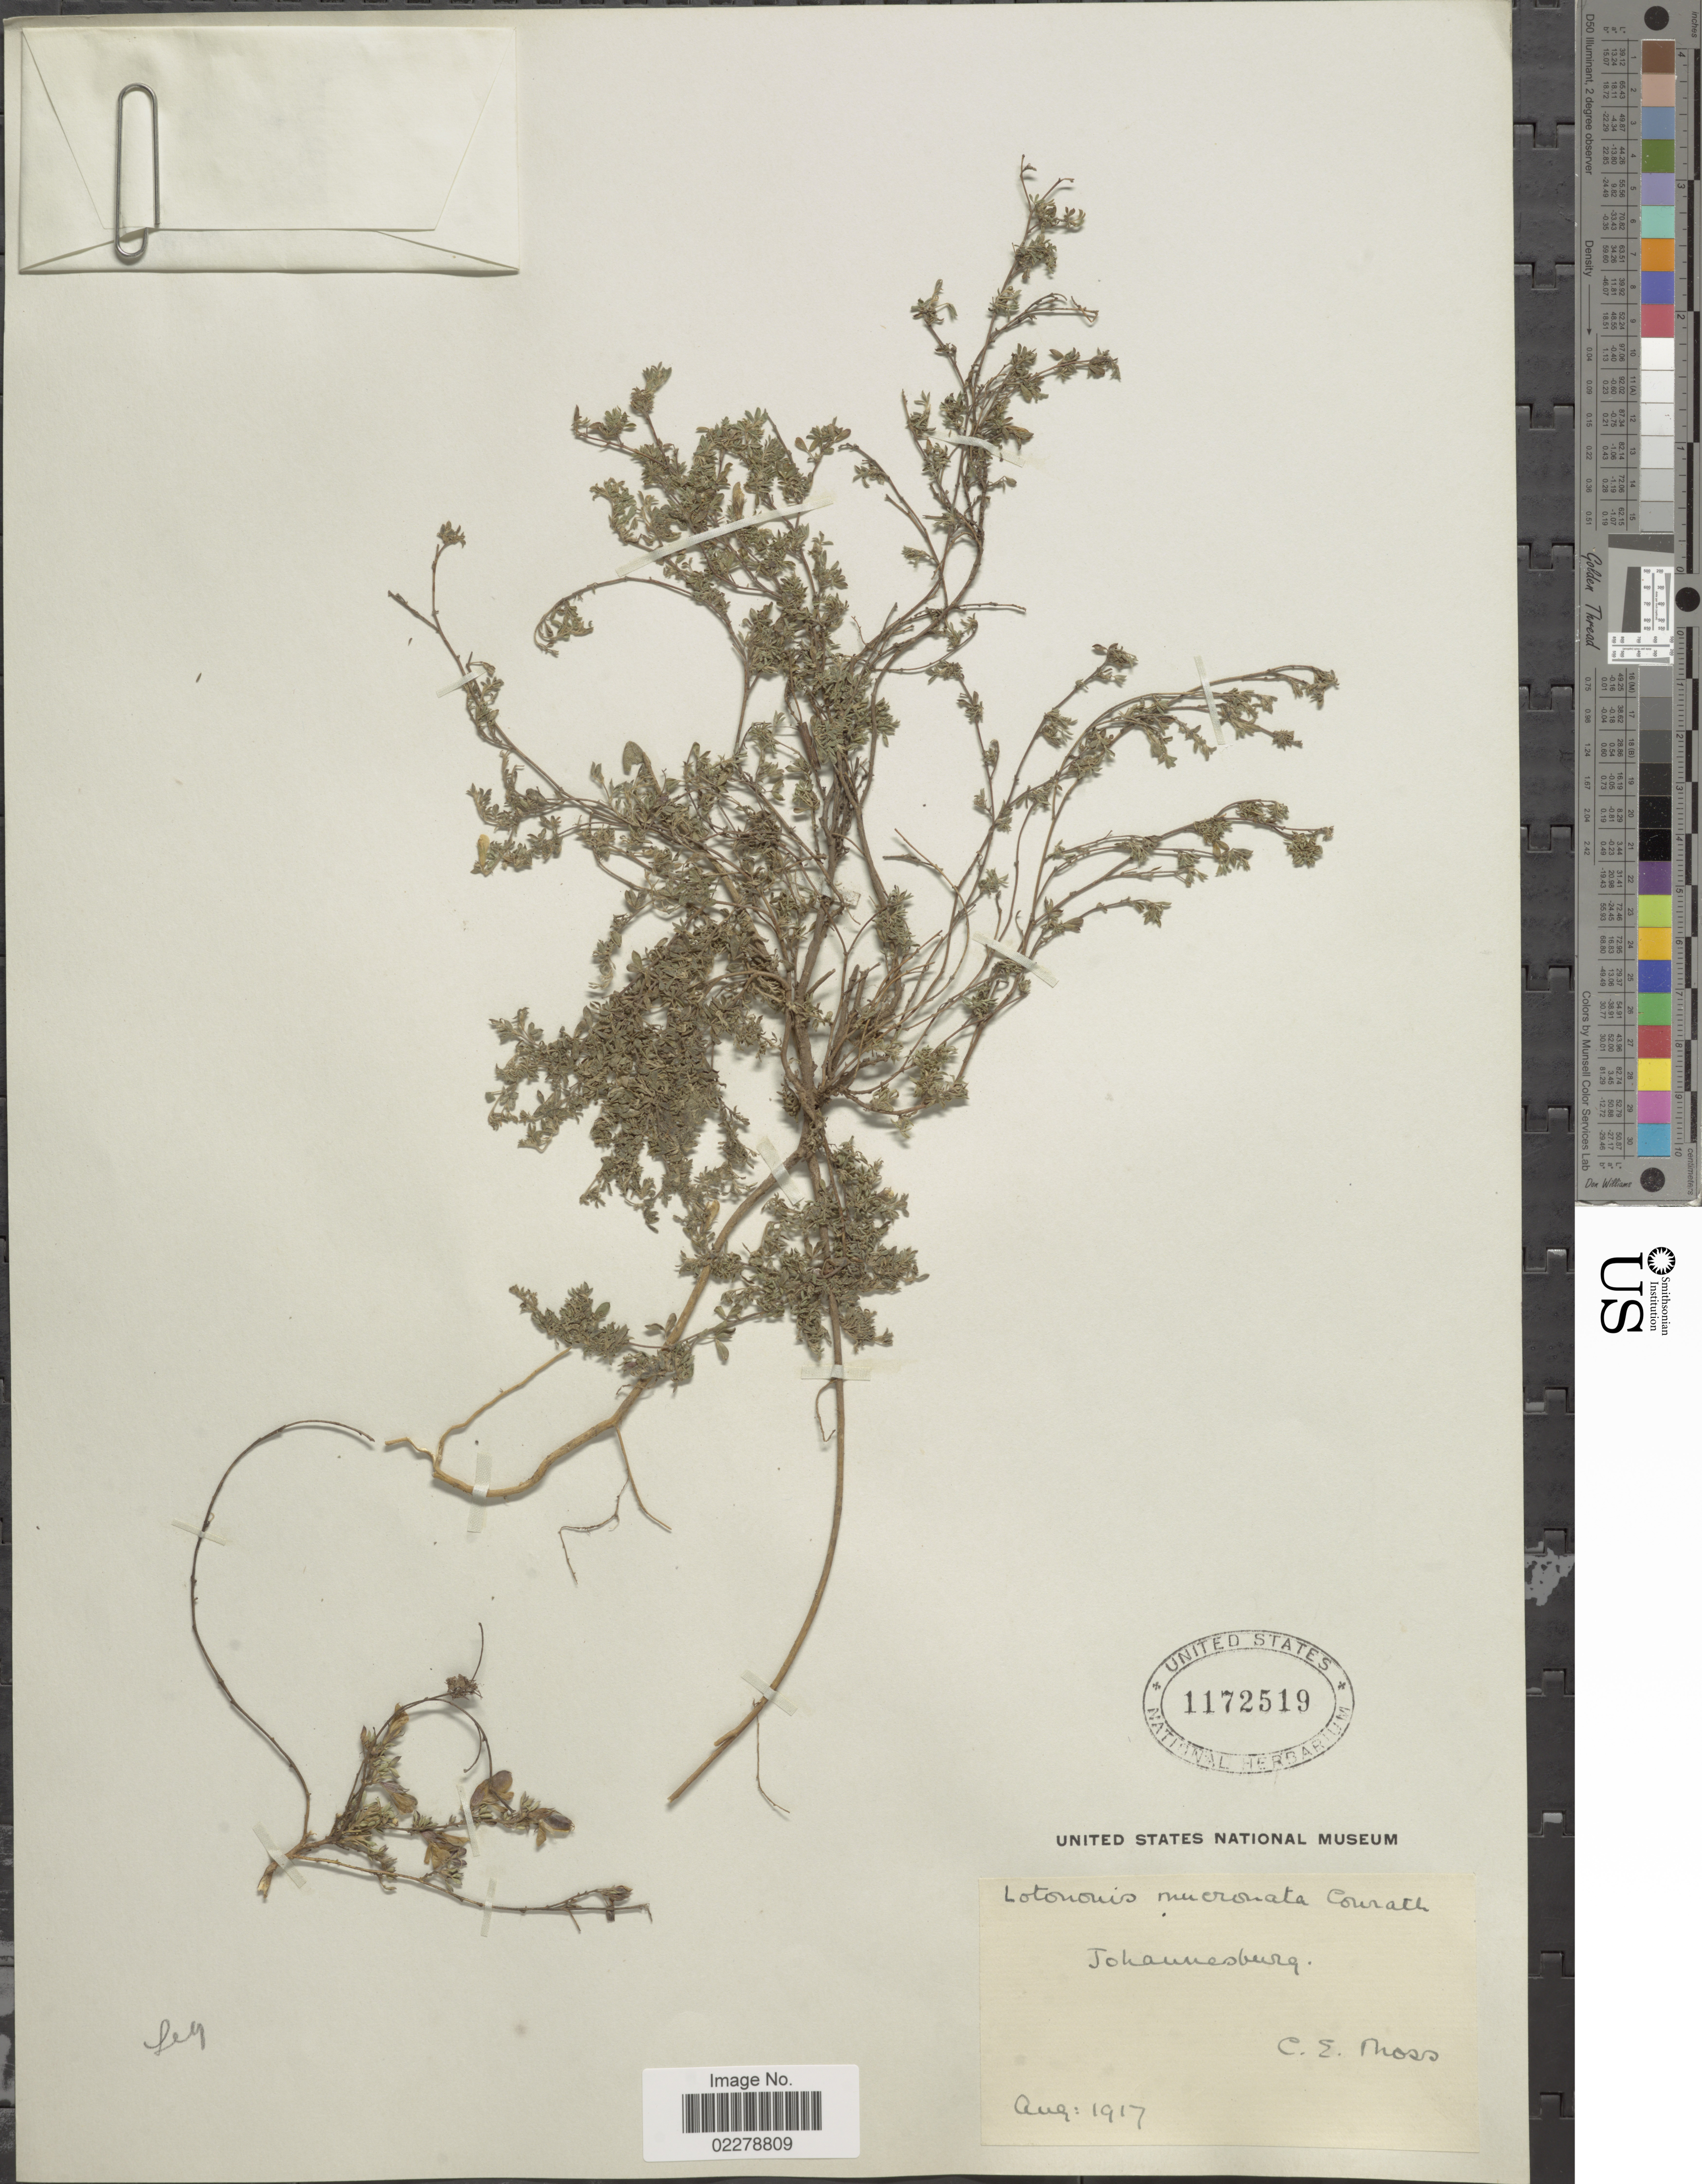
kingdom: Plantae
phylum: Tracheophyta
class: Magnoliopsida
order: Fabales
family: Fabaceae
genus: Lotononis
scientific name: Lotononis mucronata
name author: Conrath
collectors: C. E. Moss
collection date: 1917-08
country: South Africa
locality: Johannesburg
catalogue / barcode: US 1172519